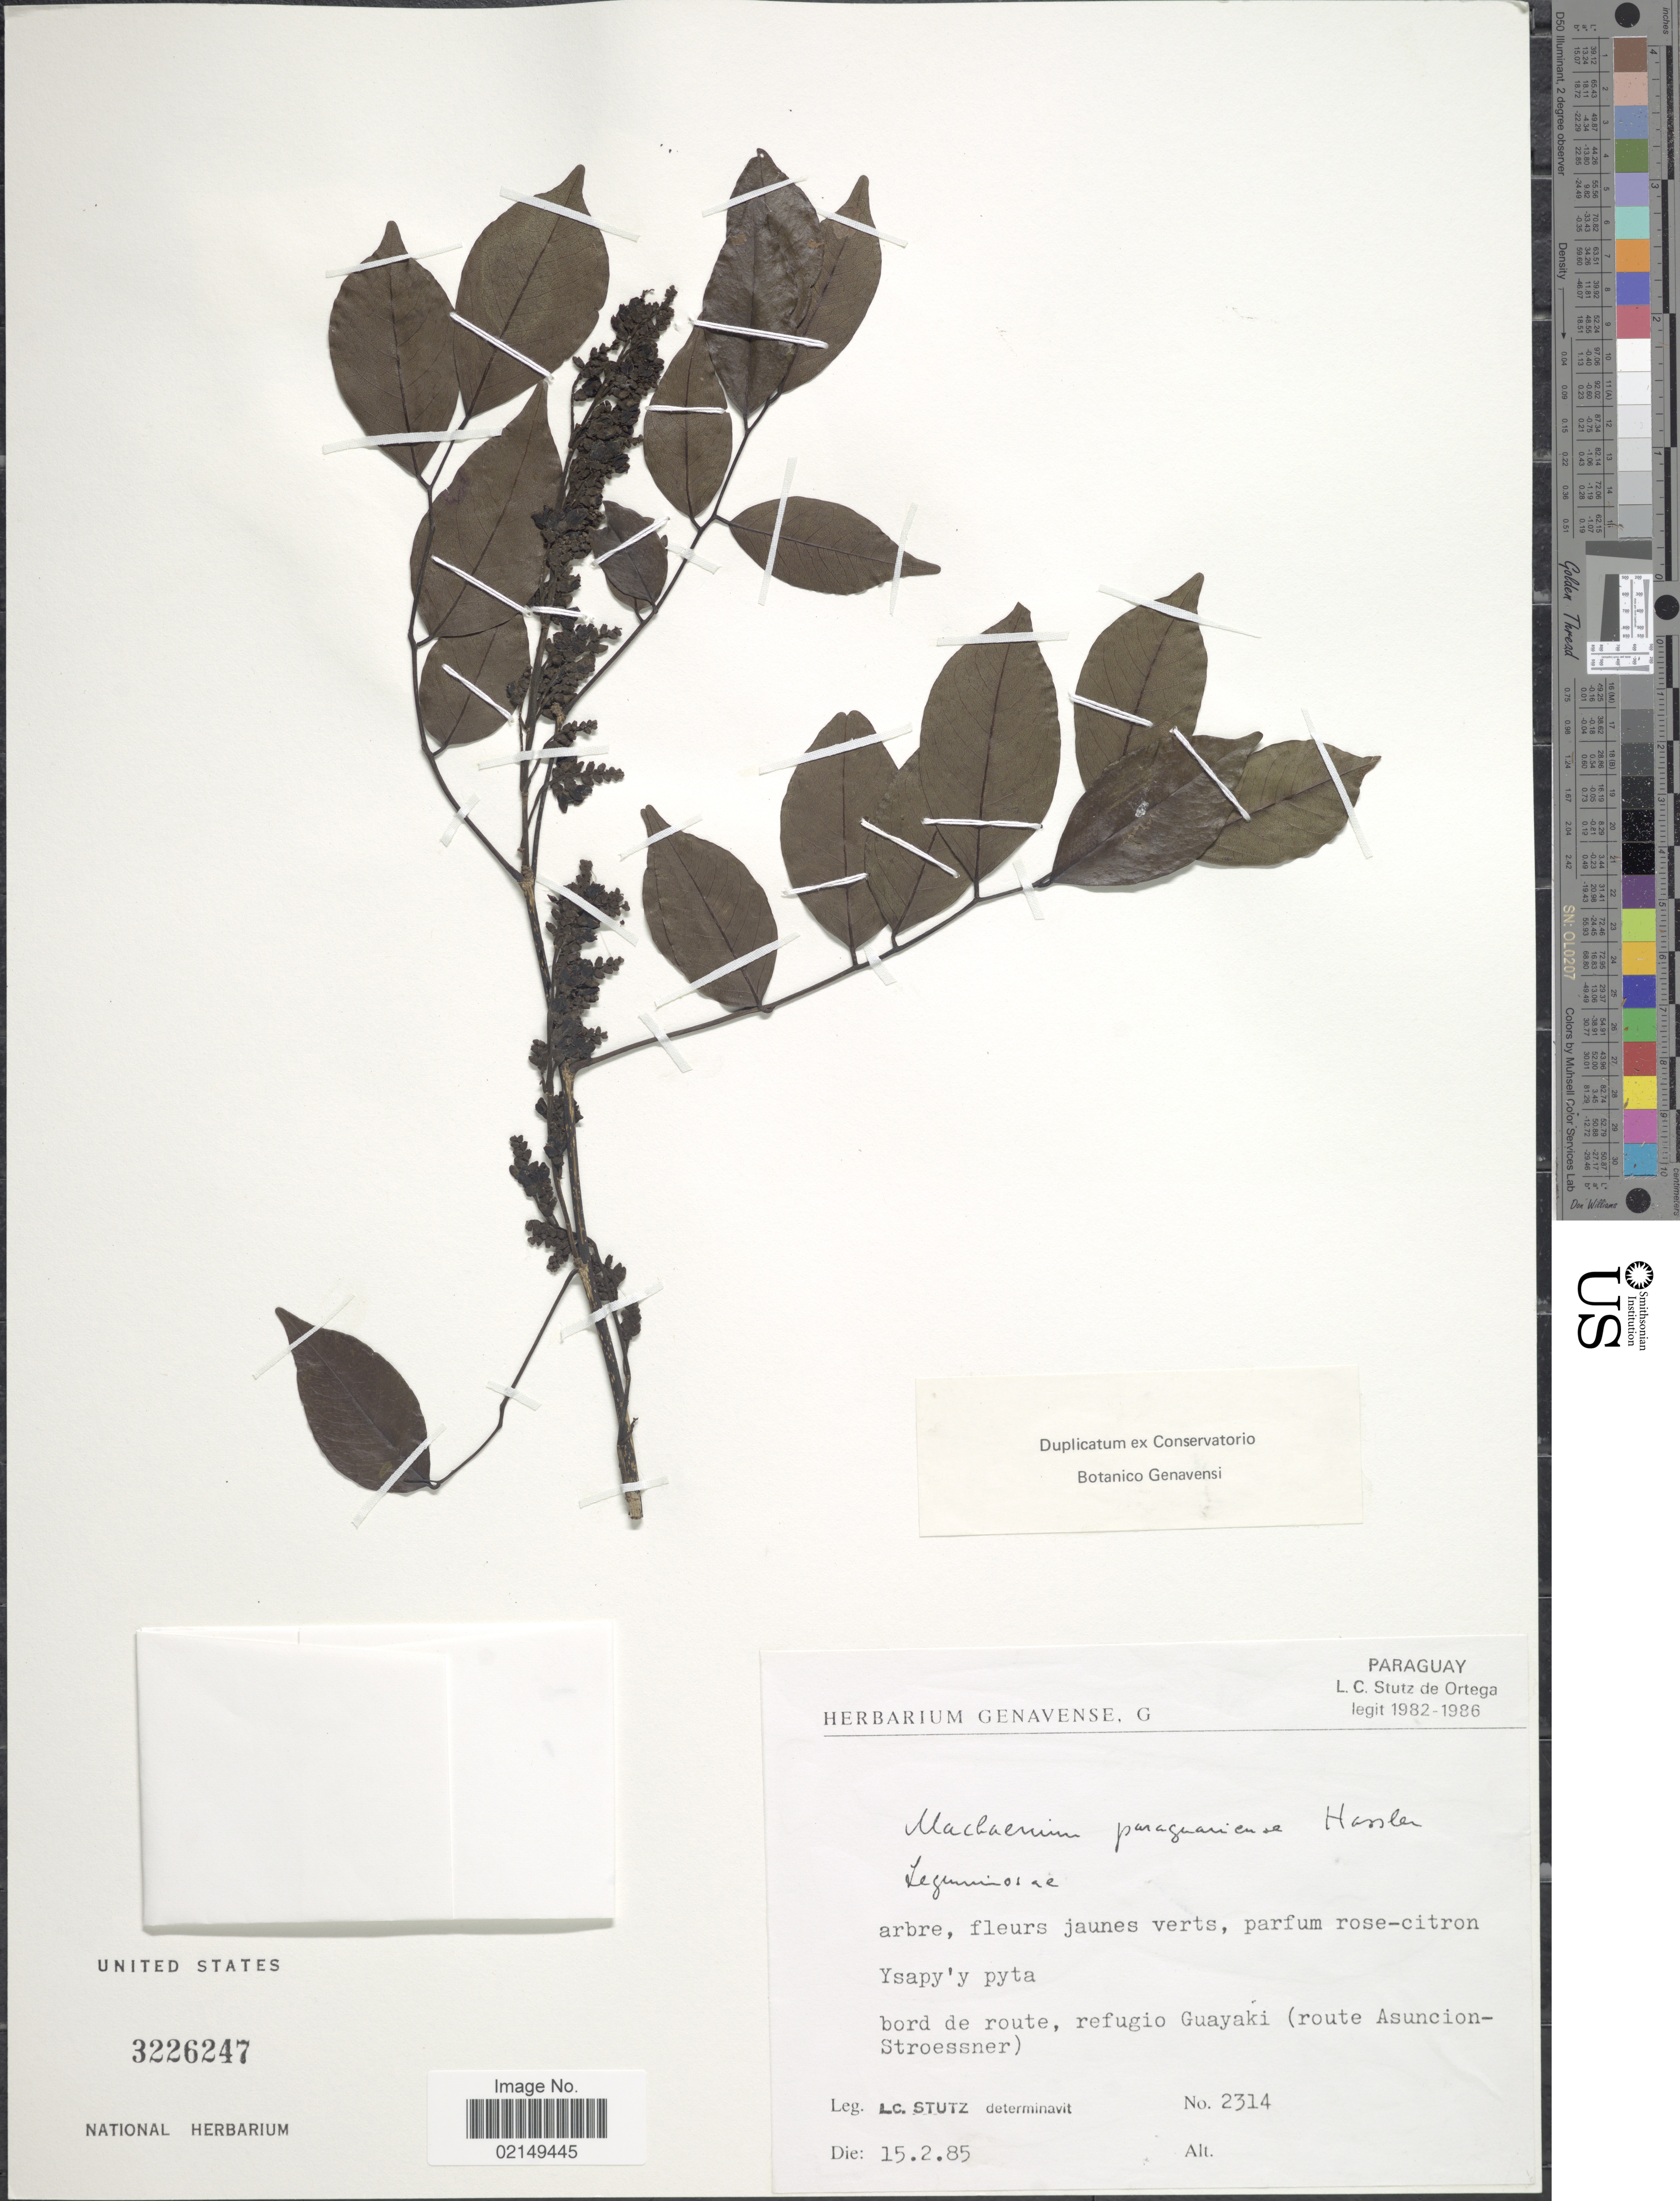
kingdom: Plantae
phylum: Tracheophyta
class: Magnoliopsida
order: Fabales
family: Fabaceae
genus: Machaerium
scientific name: Machaerium paraguariense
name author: Hassl.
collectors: L. C. Stutz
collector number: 2314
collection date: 1982/1986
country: Paraguay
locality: Bord de route, refugio Guayaki (route Asuncion-Stroessner)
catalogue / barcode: US 3226247